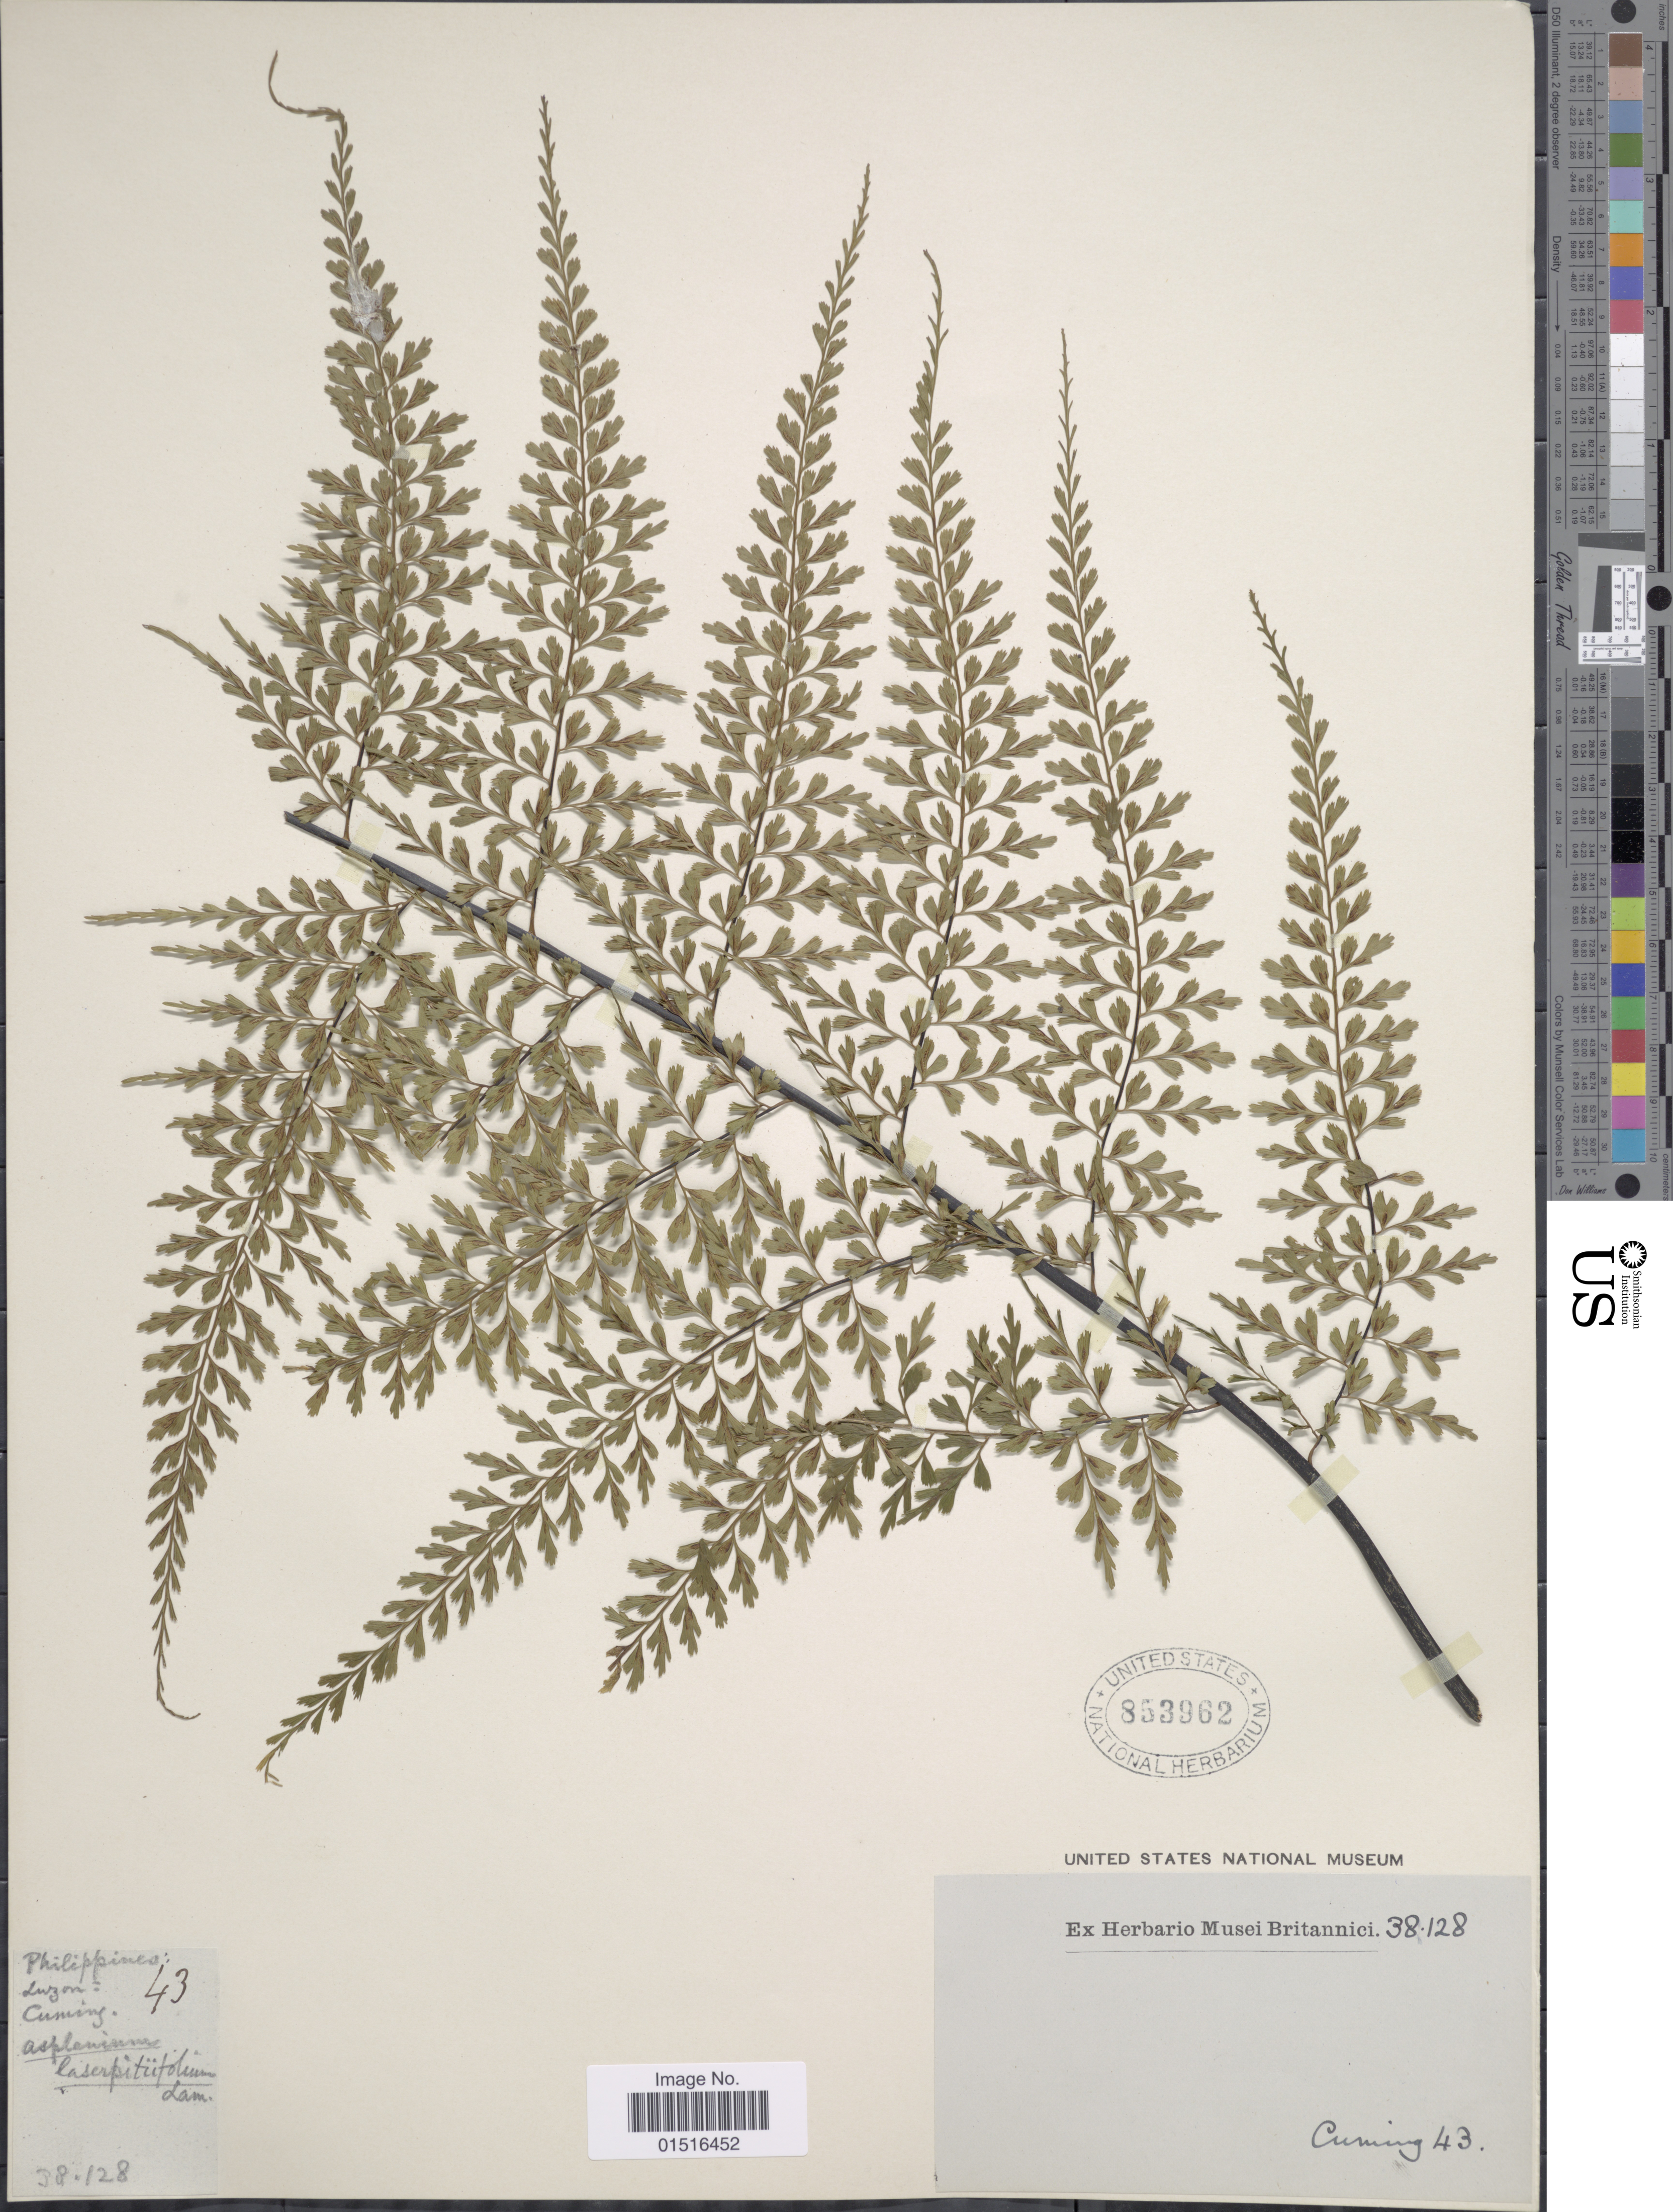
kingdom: Plantae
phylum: Tracheophyta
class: Polypodiopsida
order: Polypodiales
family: Aspleniaceae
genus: Asplenium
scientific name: Asplenium laserpitiifolium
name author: Lam.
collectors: -. Cuming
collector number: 43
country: Philippines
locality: Luzon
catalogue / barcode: US 853962